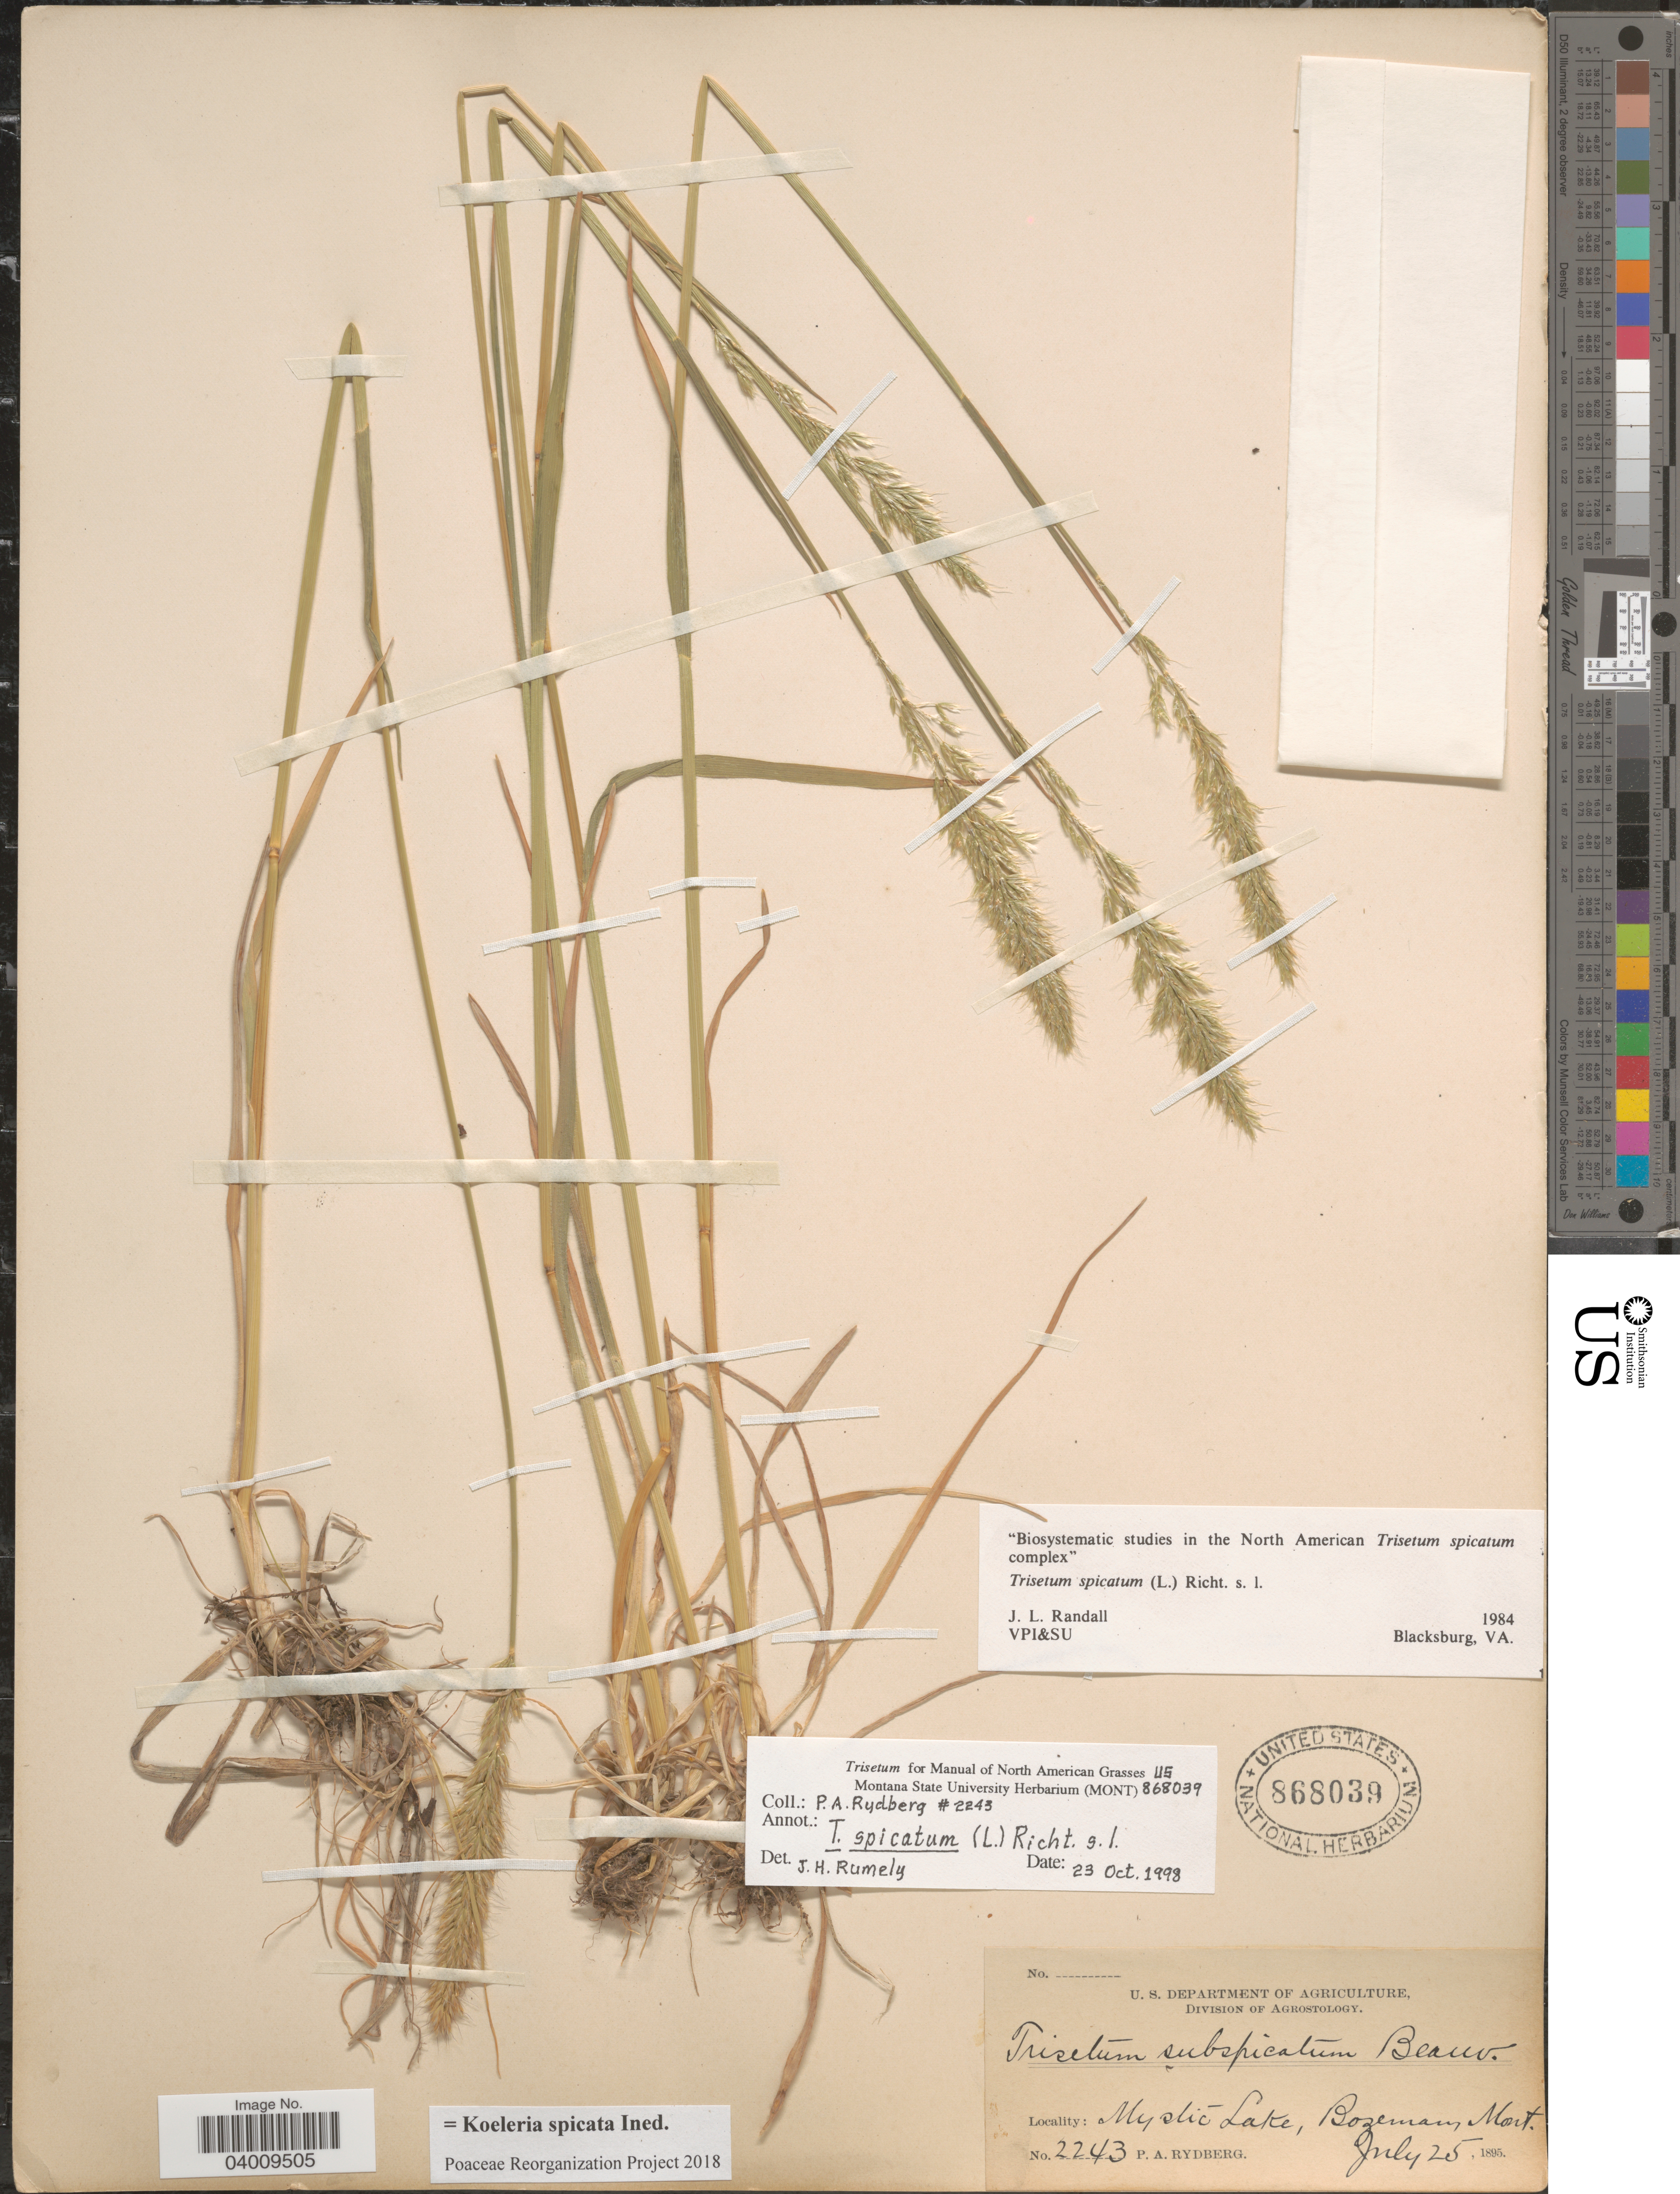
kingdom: Plantae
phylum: Tracheophyta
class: Liliopsida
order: Poales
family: Poaceae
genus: Koeleria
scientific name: Koeleria spicata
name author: (L.) Barberá et al.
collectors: P. A. Rydberg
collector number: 2243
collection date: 1895-07-25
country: United States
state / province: Montana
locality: Mystic Lake, Bozeman.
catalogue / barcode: US 868039